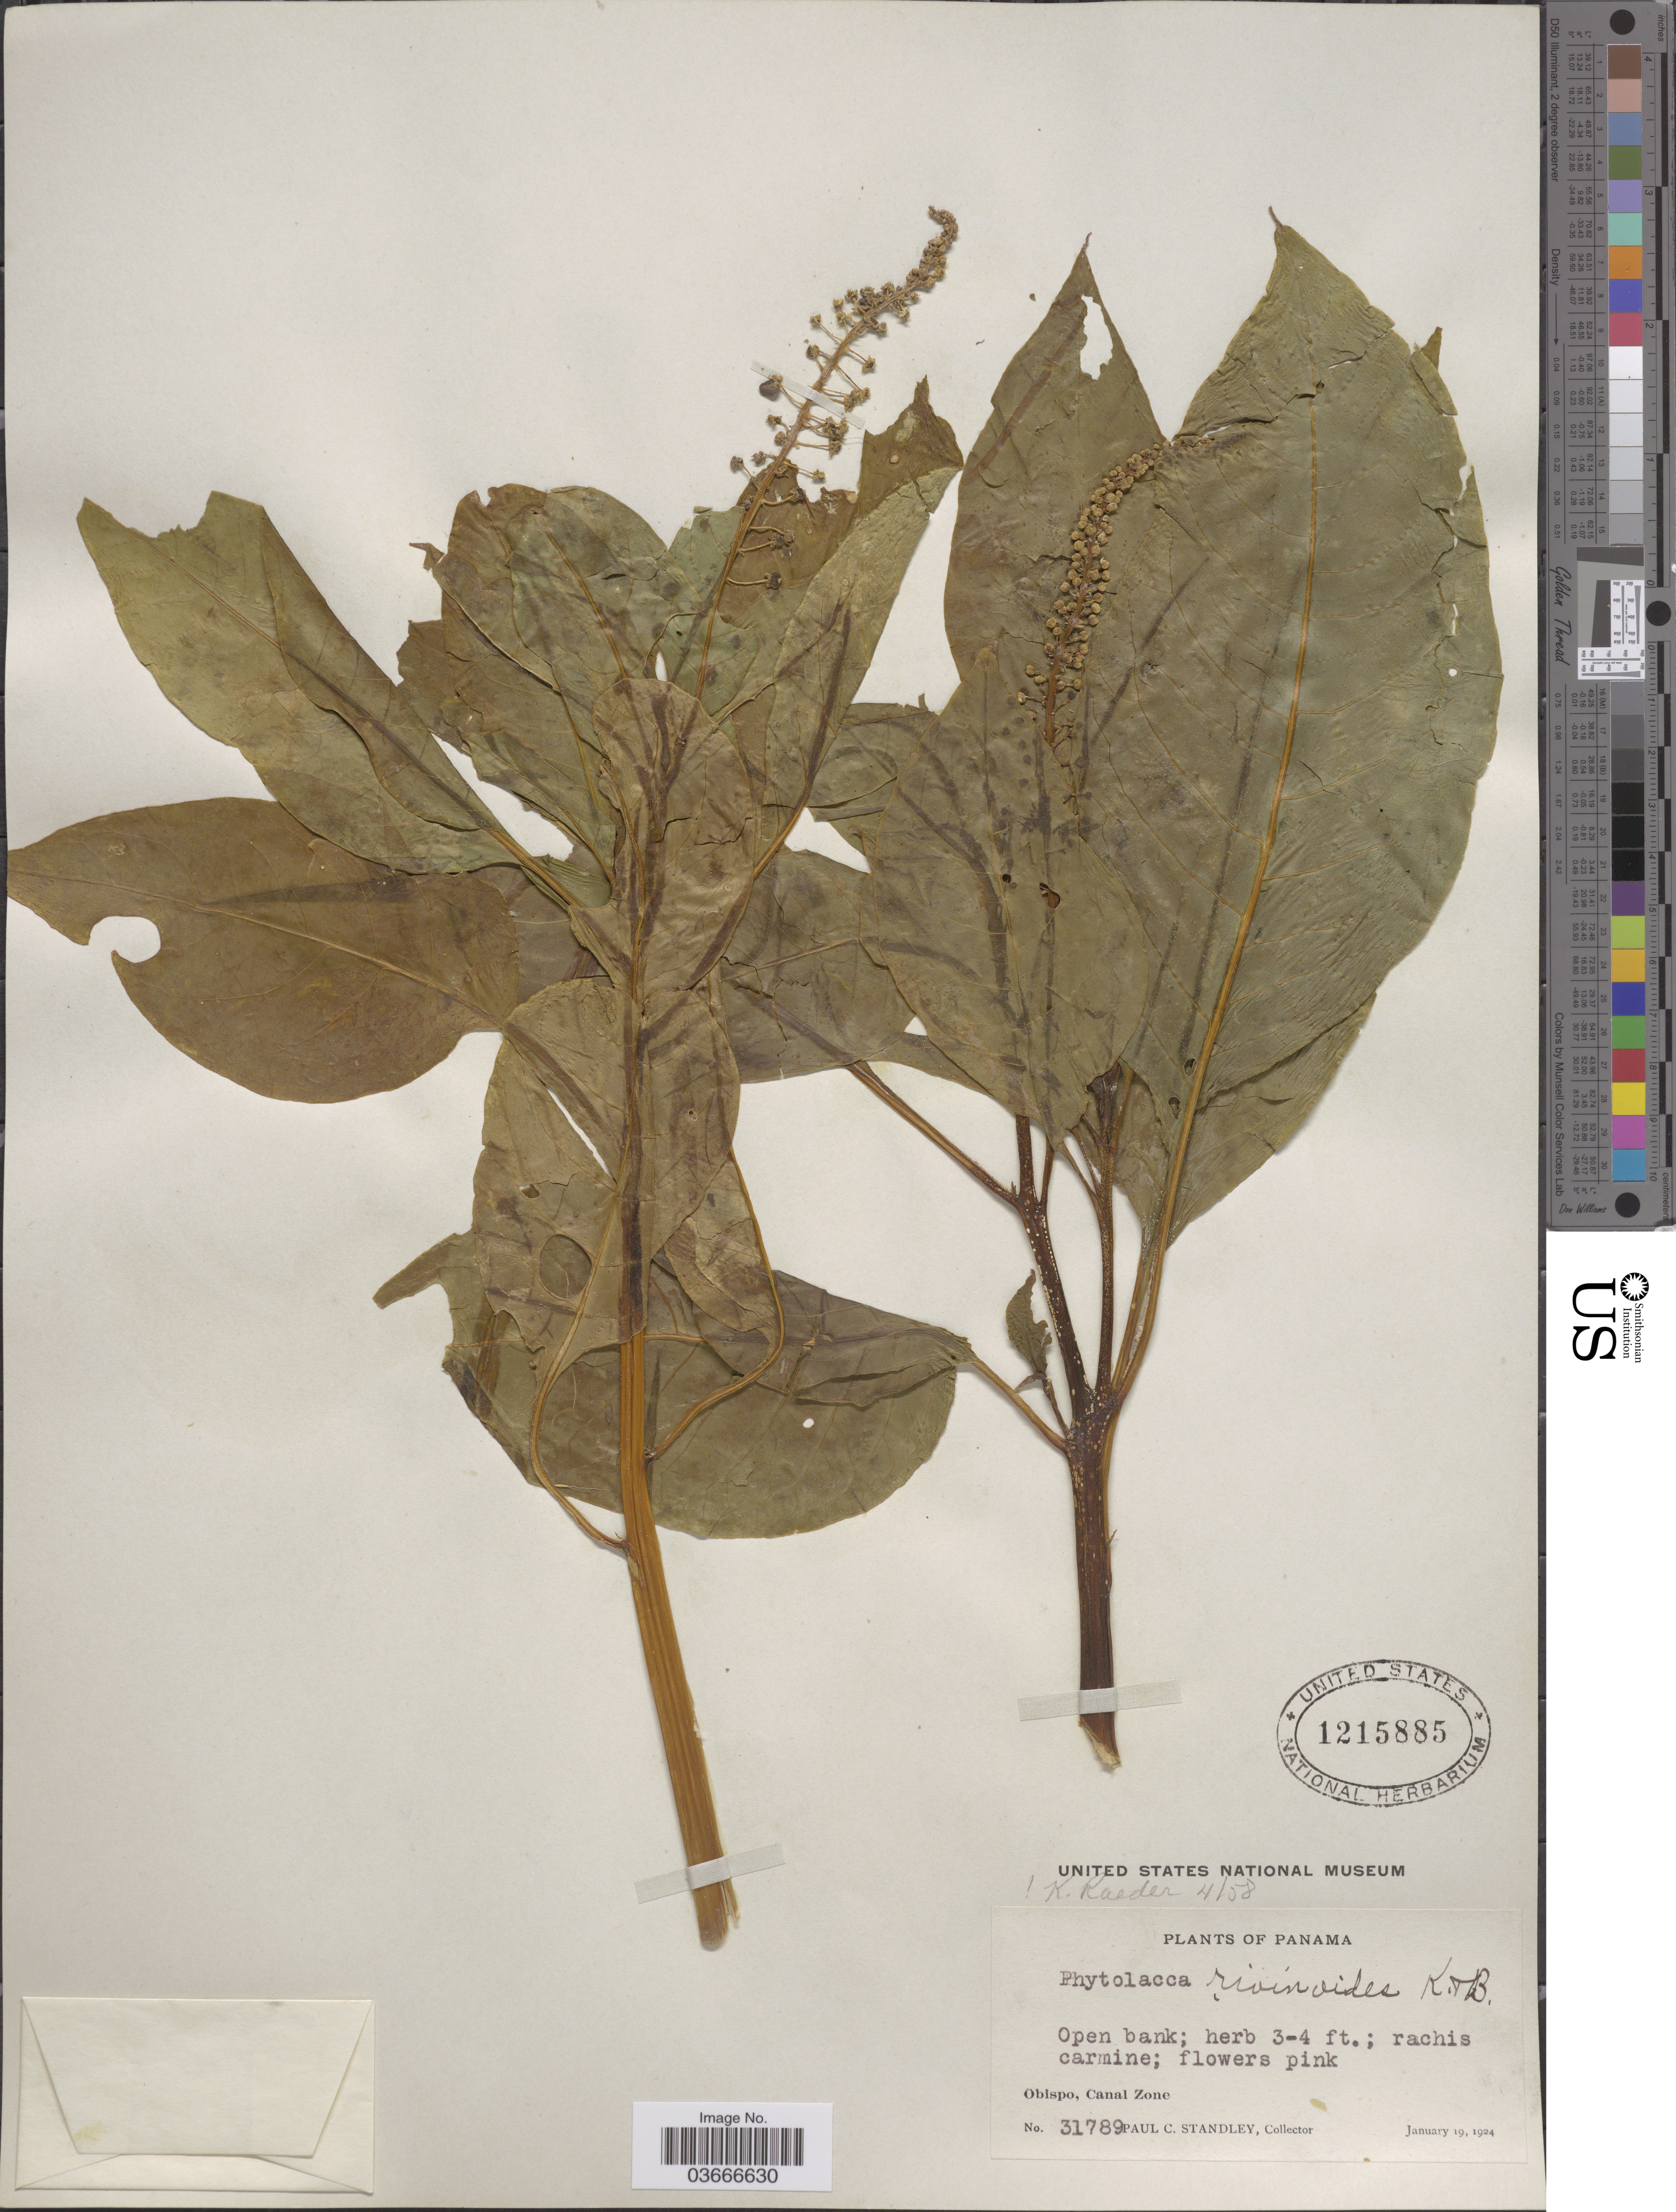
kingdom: Plantae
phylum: Tracheophyta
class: Magnoliopsida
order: Caryophyllales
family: Phytolaccaceae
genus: Phytolacca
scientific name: Phytolacca rivinoides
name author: Kunth & C.D. Bouché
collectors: P. C. Standley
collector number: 31789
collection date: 1924-01-19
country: Panama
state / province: Colón / Panamá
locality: Open bank. Obispo, Canal Zone.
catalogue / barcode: US 1215885